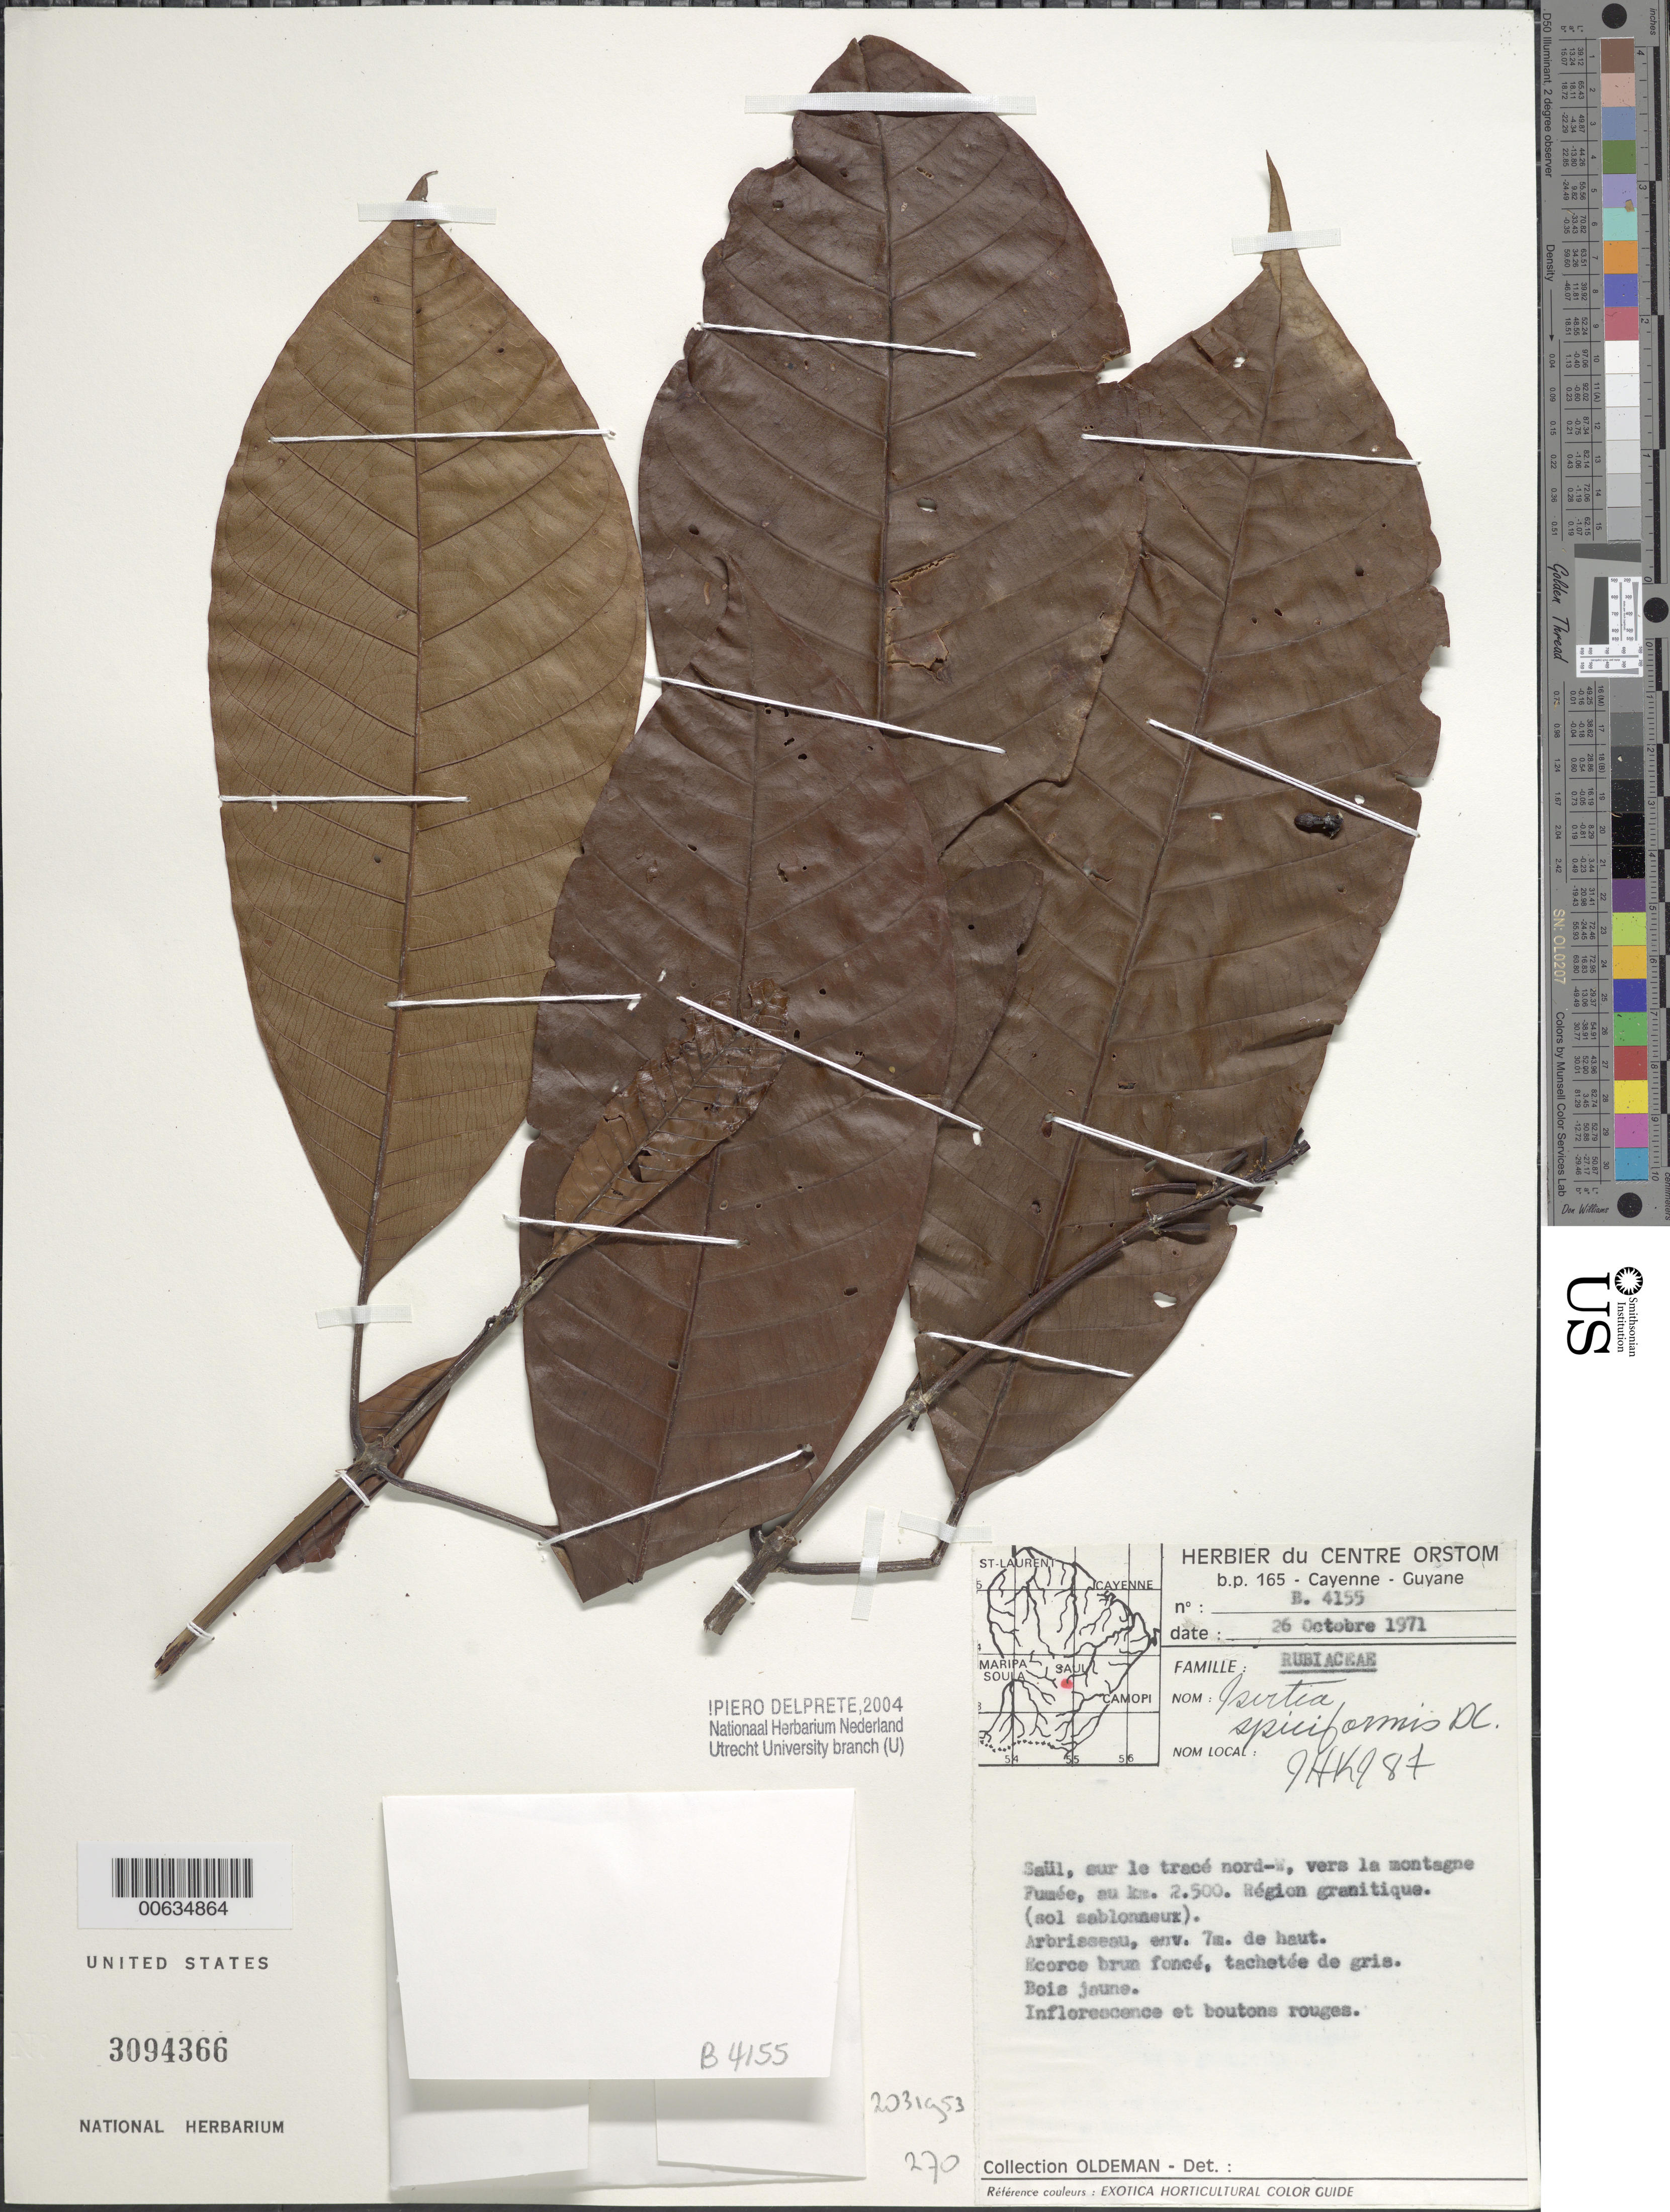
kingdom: Plantae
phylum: Tracheophyta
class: Magnoliopsida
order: Gentianales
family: Rubiaceae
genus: Isertia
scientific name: Isertia spiciformis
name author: DC.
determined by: Kirkbride, J. H.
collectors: R. Oldeman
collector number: B 4155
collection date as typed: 26-Oct-71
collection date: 1971-10-26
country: French Guiana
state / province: Saint-Laurent-du-Maroni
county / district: Saül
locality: Saül, tracé de la Montagne La Fumee, au km 2.5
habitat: Région granitique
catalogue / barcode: US 3094366